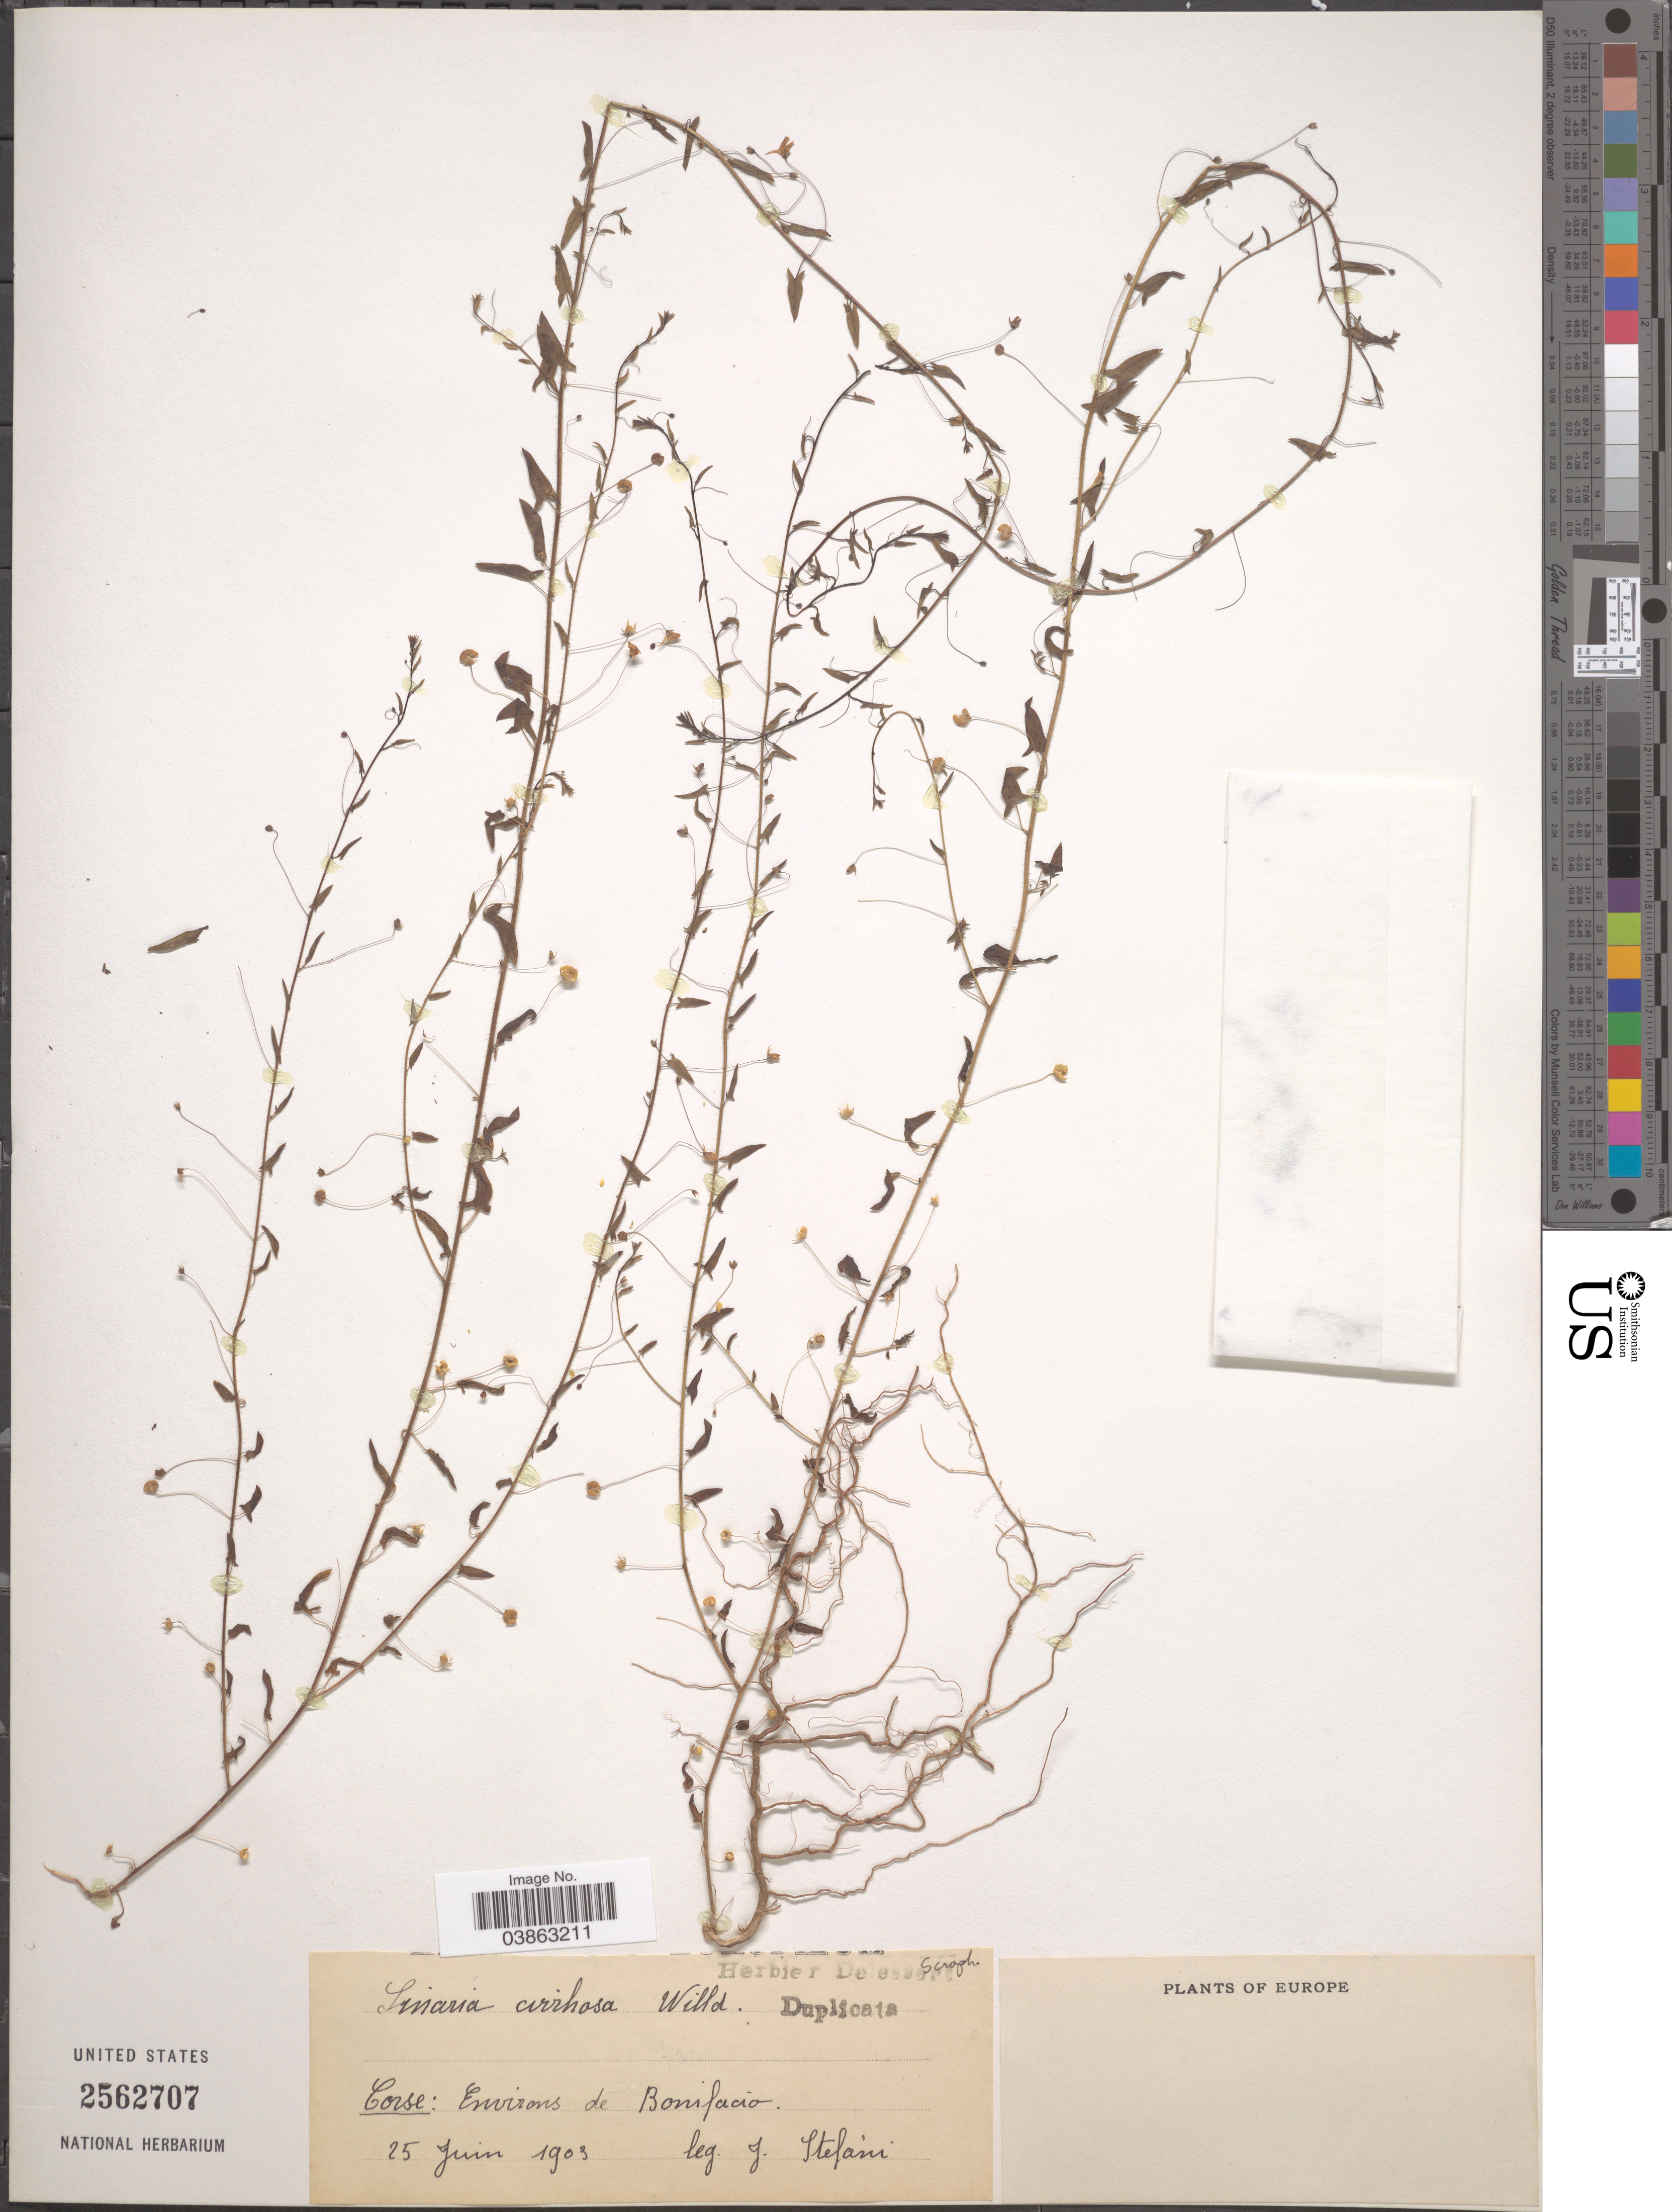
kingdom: Plantae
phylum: Tracheophyta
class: Magnoliopsida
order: Lamiales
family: Plantaginaceae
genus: Linaria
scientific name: Linaria cirrhosa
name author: (L.) Cav.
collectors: J. Stefani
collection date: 1903-06-25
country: France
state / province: Corsica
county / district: Corse-du-Sud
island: Corse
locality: Corse: Environs de Bonifacio.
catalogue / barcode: US 2562707